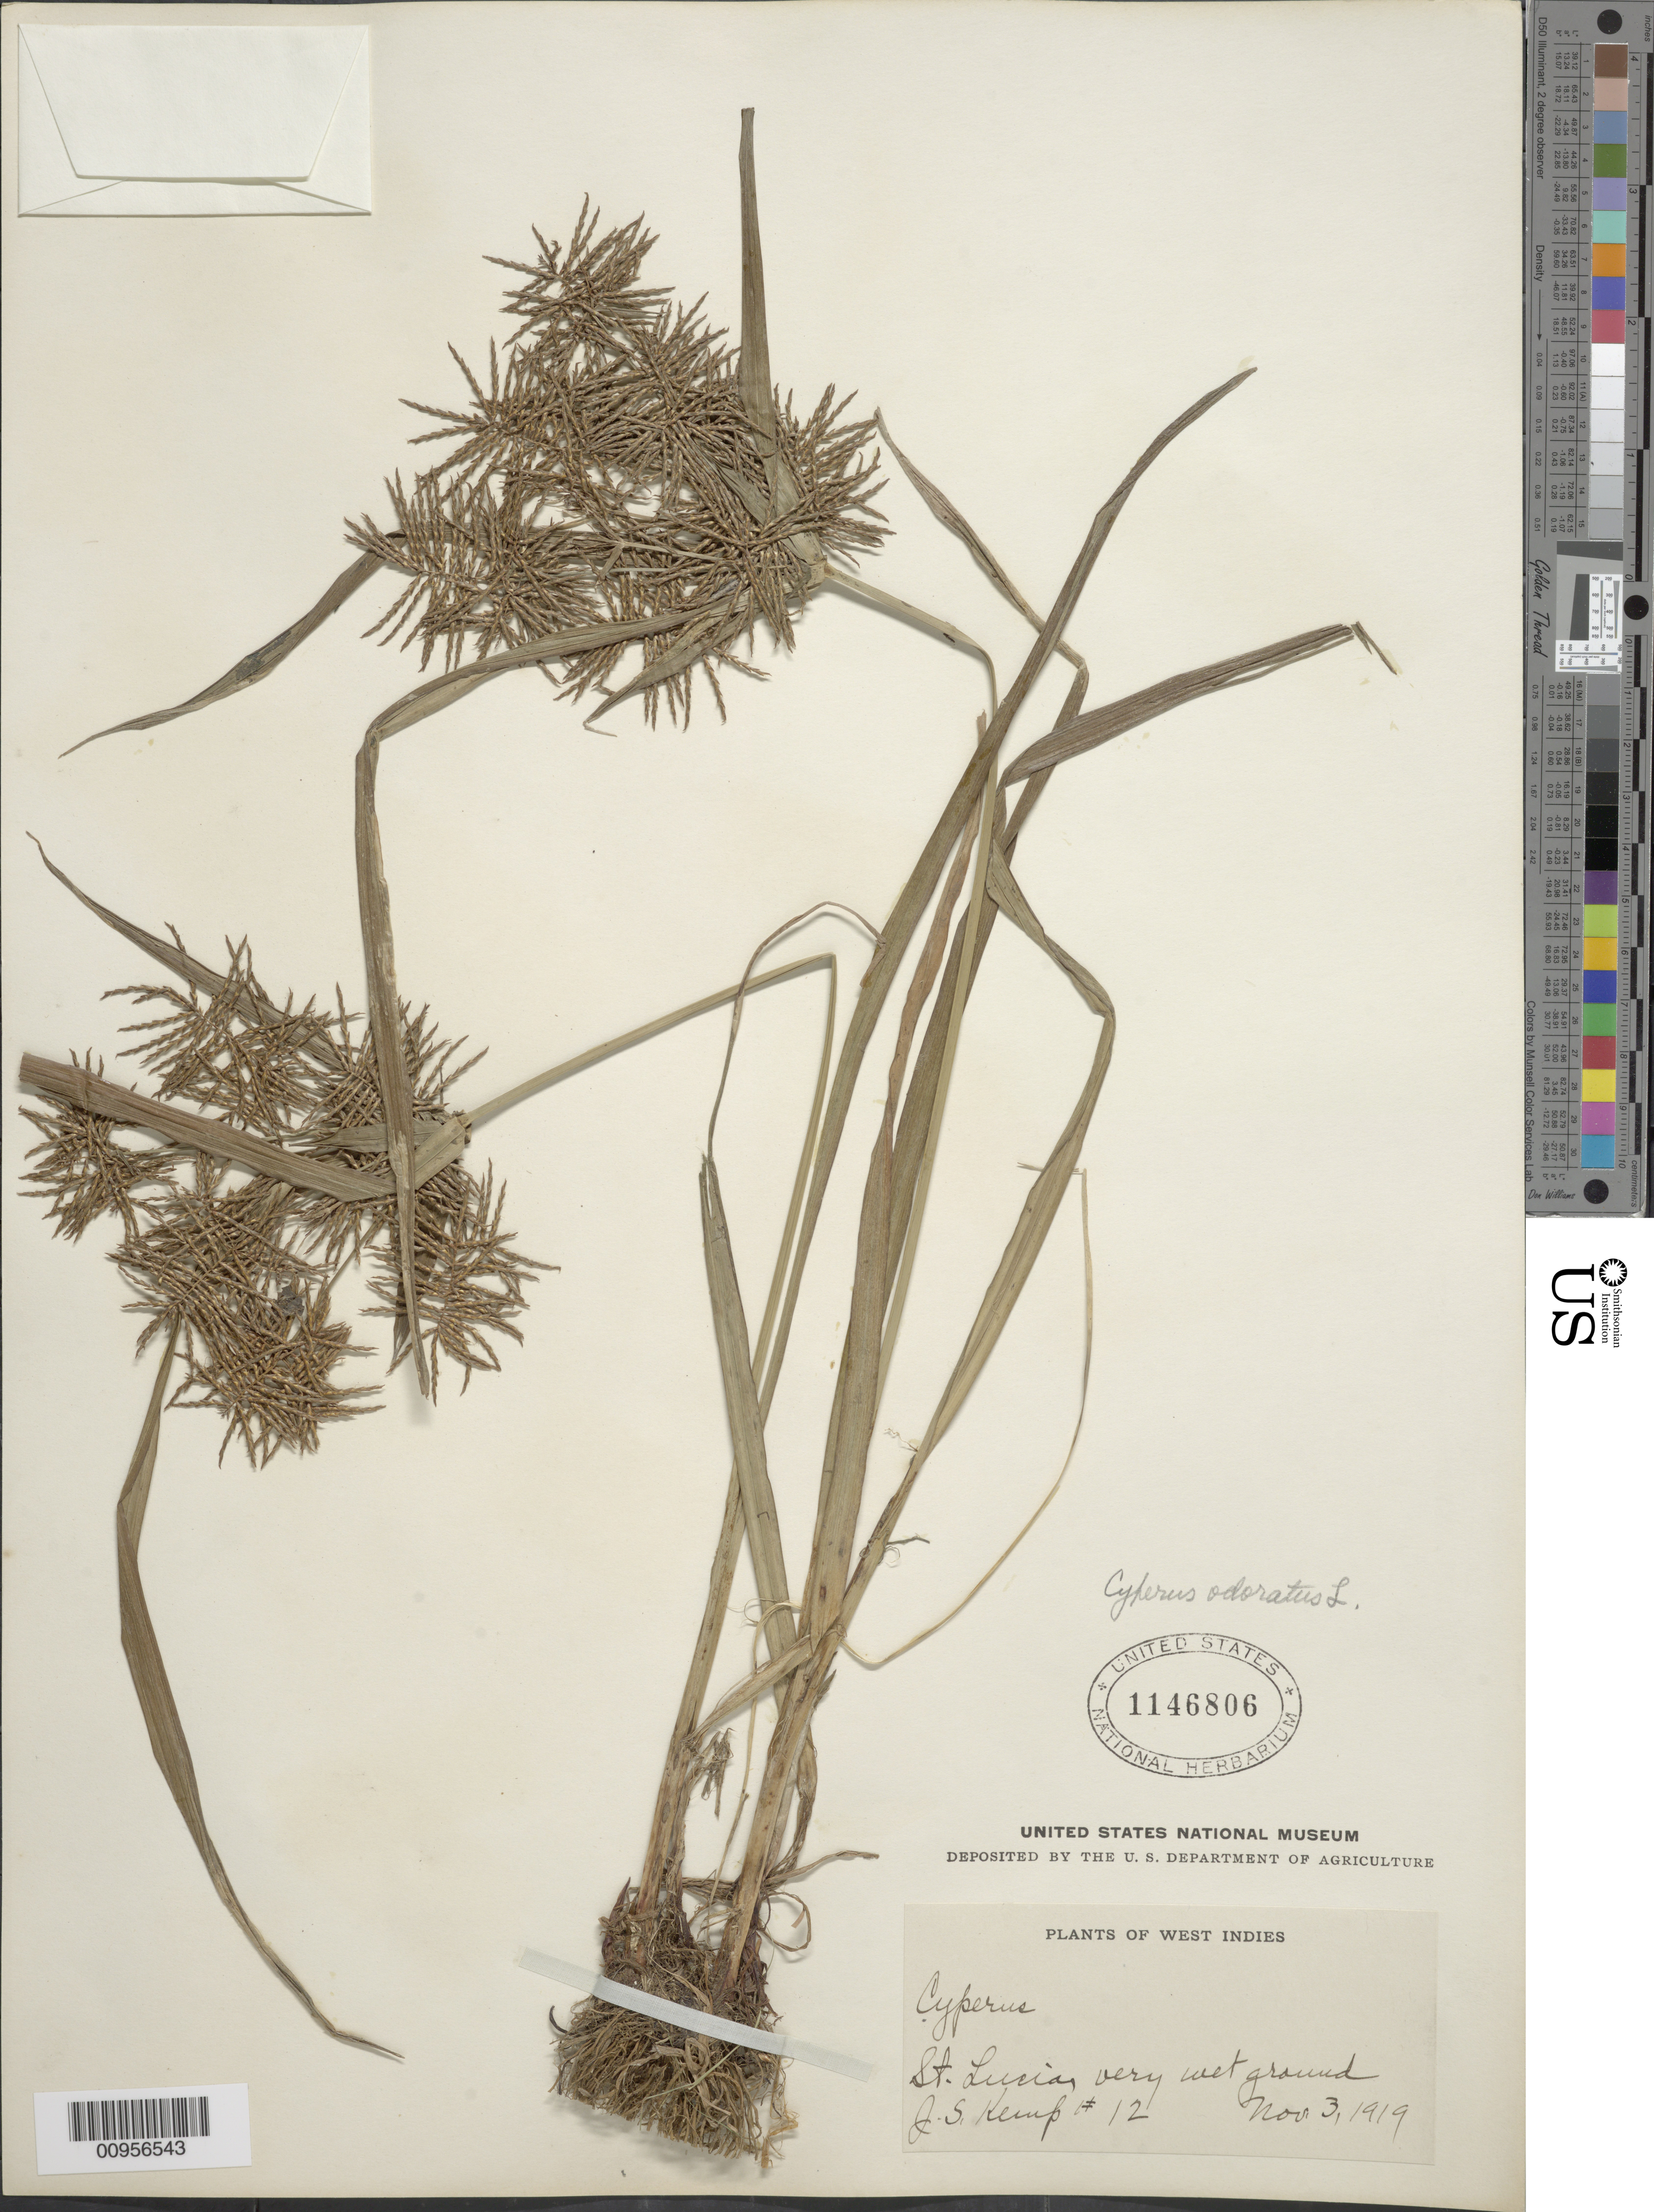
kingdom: Plantae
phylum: Tracheophyta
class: Liliopsida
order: Poales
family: Cyperaceae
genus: Cyperus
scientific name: Cyperus odoratus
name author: L.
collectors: J. Kemp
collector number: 12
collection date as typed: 03 Nov 1919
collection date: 1919-11-03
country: St. Lucia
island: St. Lucia I.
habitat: Very wet ground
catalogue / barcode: US 1146806